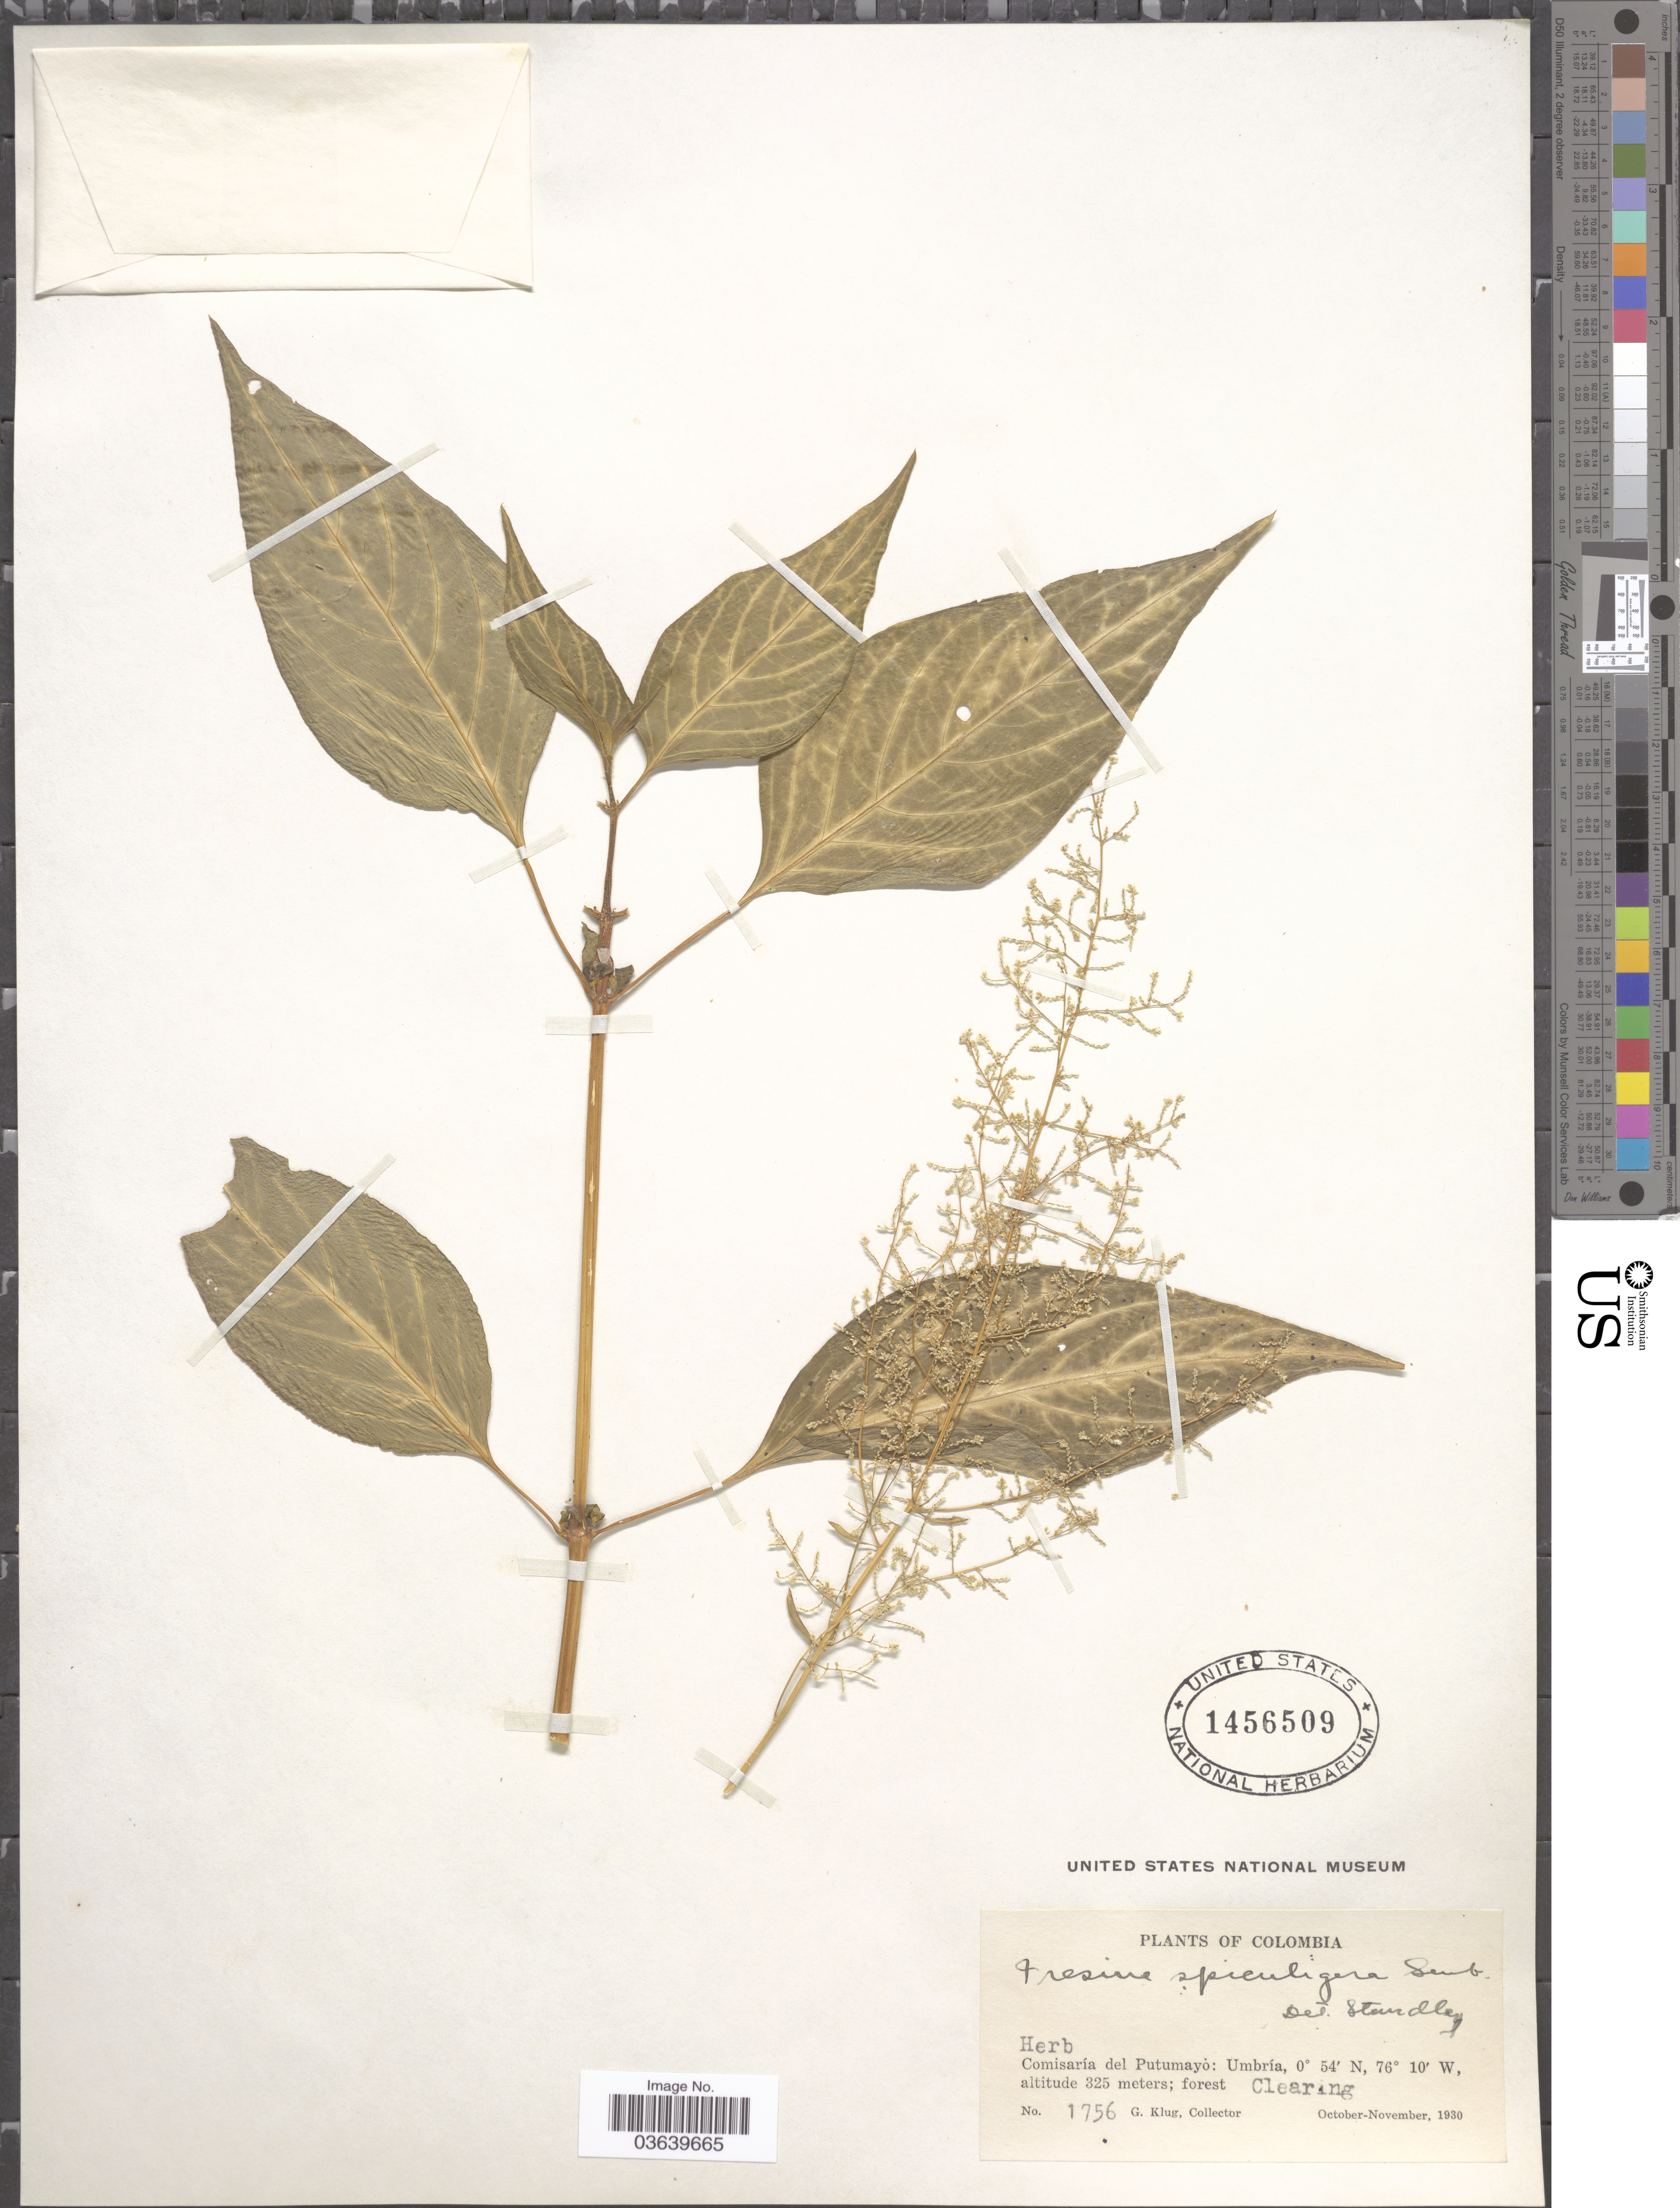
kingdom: Plantae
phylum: Tracheophyta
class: Magnoliopsida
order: Caryophyllales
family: Amaranthaceae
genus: Iresine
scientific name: Iresine spiculigera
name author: Seub.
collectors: G. Klug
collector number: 1756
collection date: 1930-10/1930-11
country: Colombia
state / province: Putumayo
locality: Comisaría del Putumayo: Umbría.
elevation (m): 325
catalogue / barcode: US 1456509